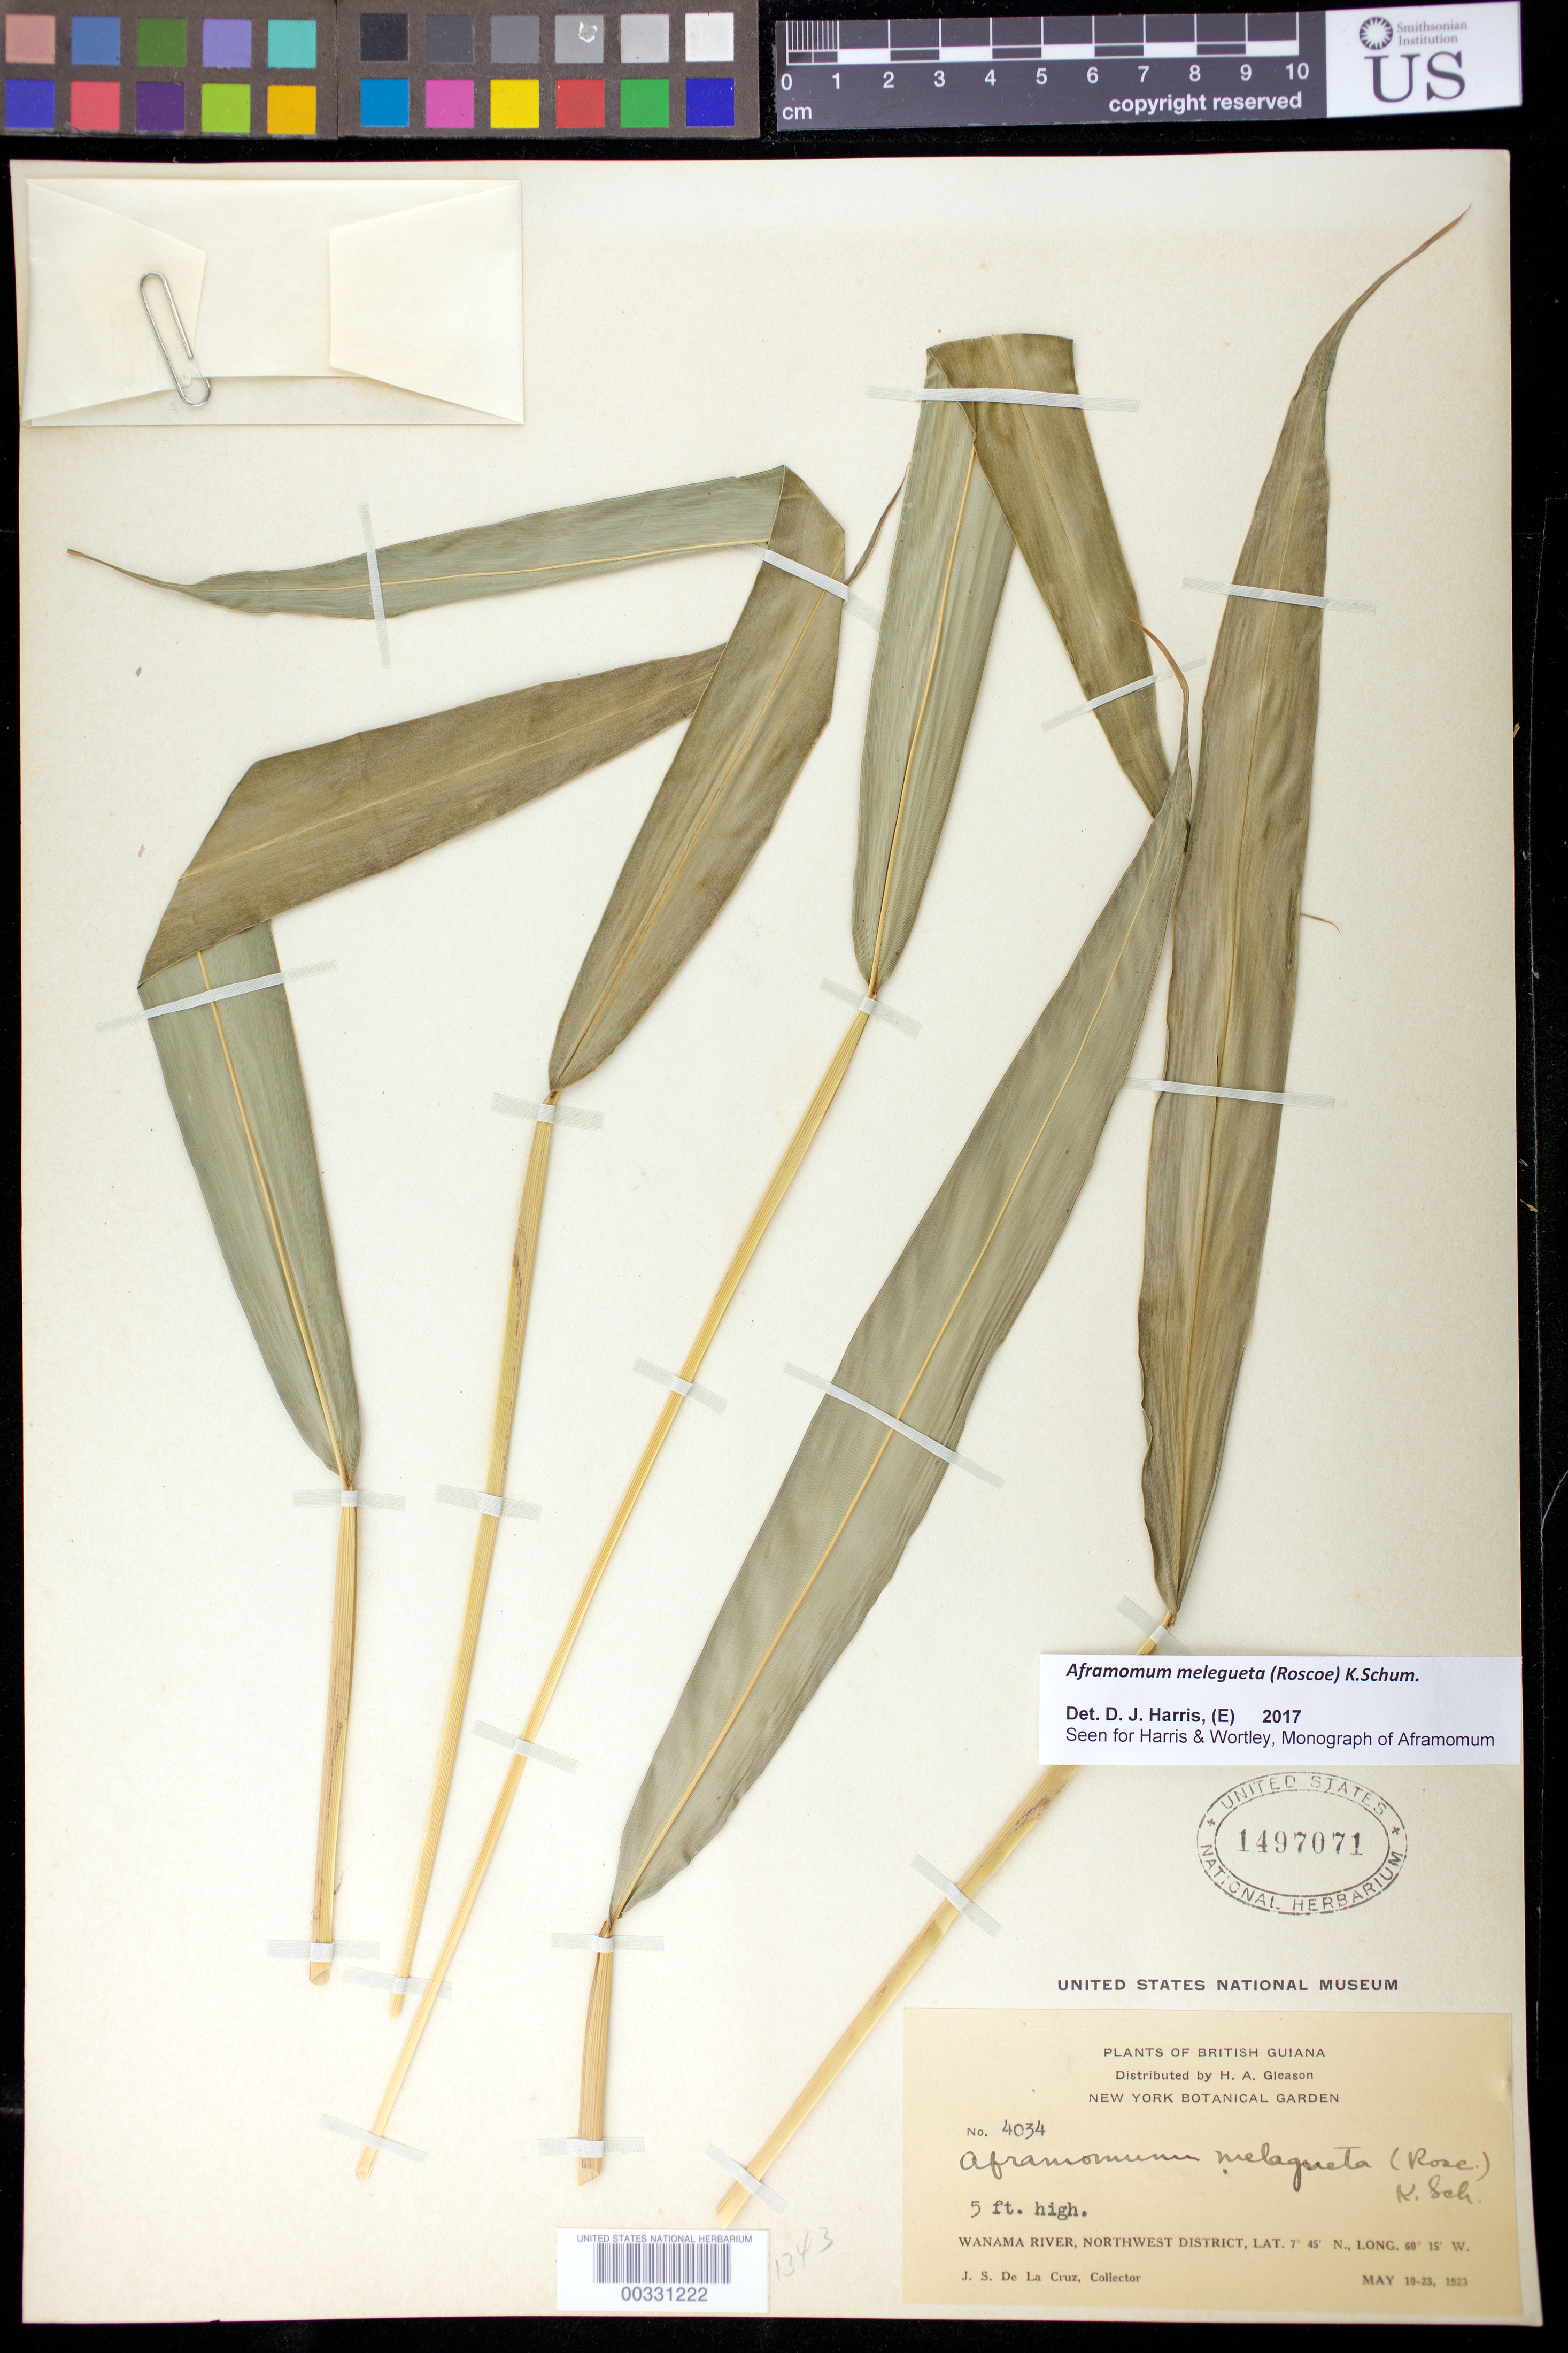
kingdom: Plantae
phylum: Tracheophyta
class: Liliopsida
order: Zingiberales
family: Zingiberaceae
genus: Aframomum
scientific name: Aframomum melegueta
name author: (Roscoe) K. Schum.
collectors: J. S. de la Cruz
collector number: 4034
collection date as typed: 10 May 1923 to 23 May 1923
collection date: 1923-05-10/1923-05-23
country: Guyana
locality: Wanama river, northwest dist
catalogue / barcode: US 1497071